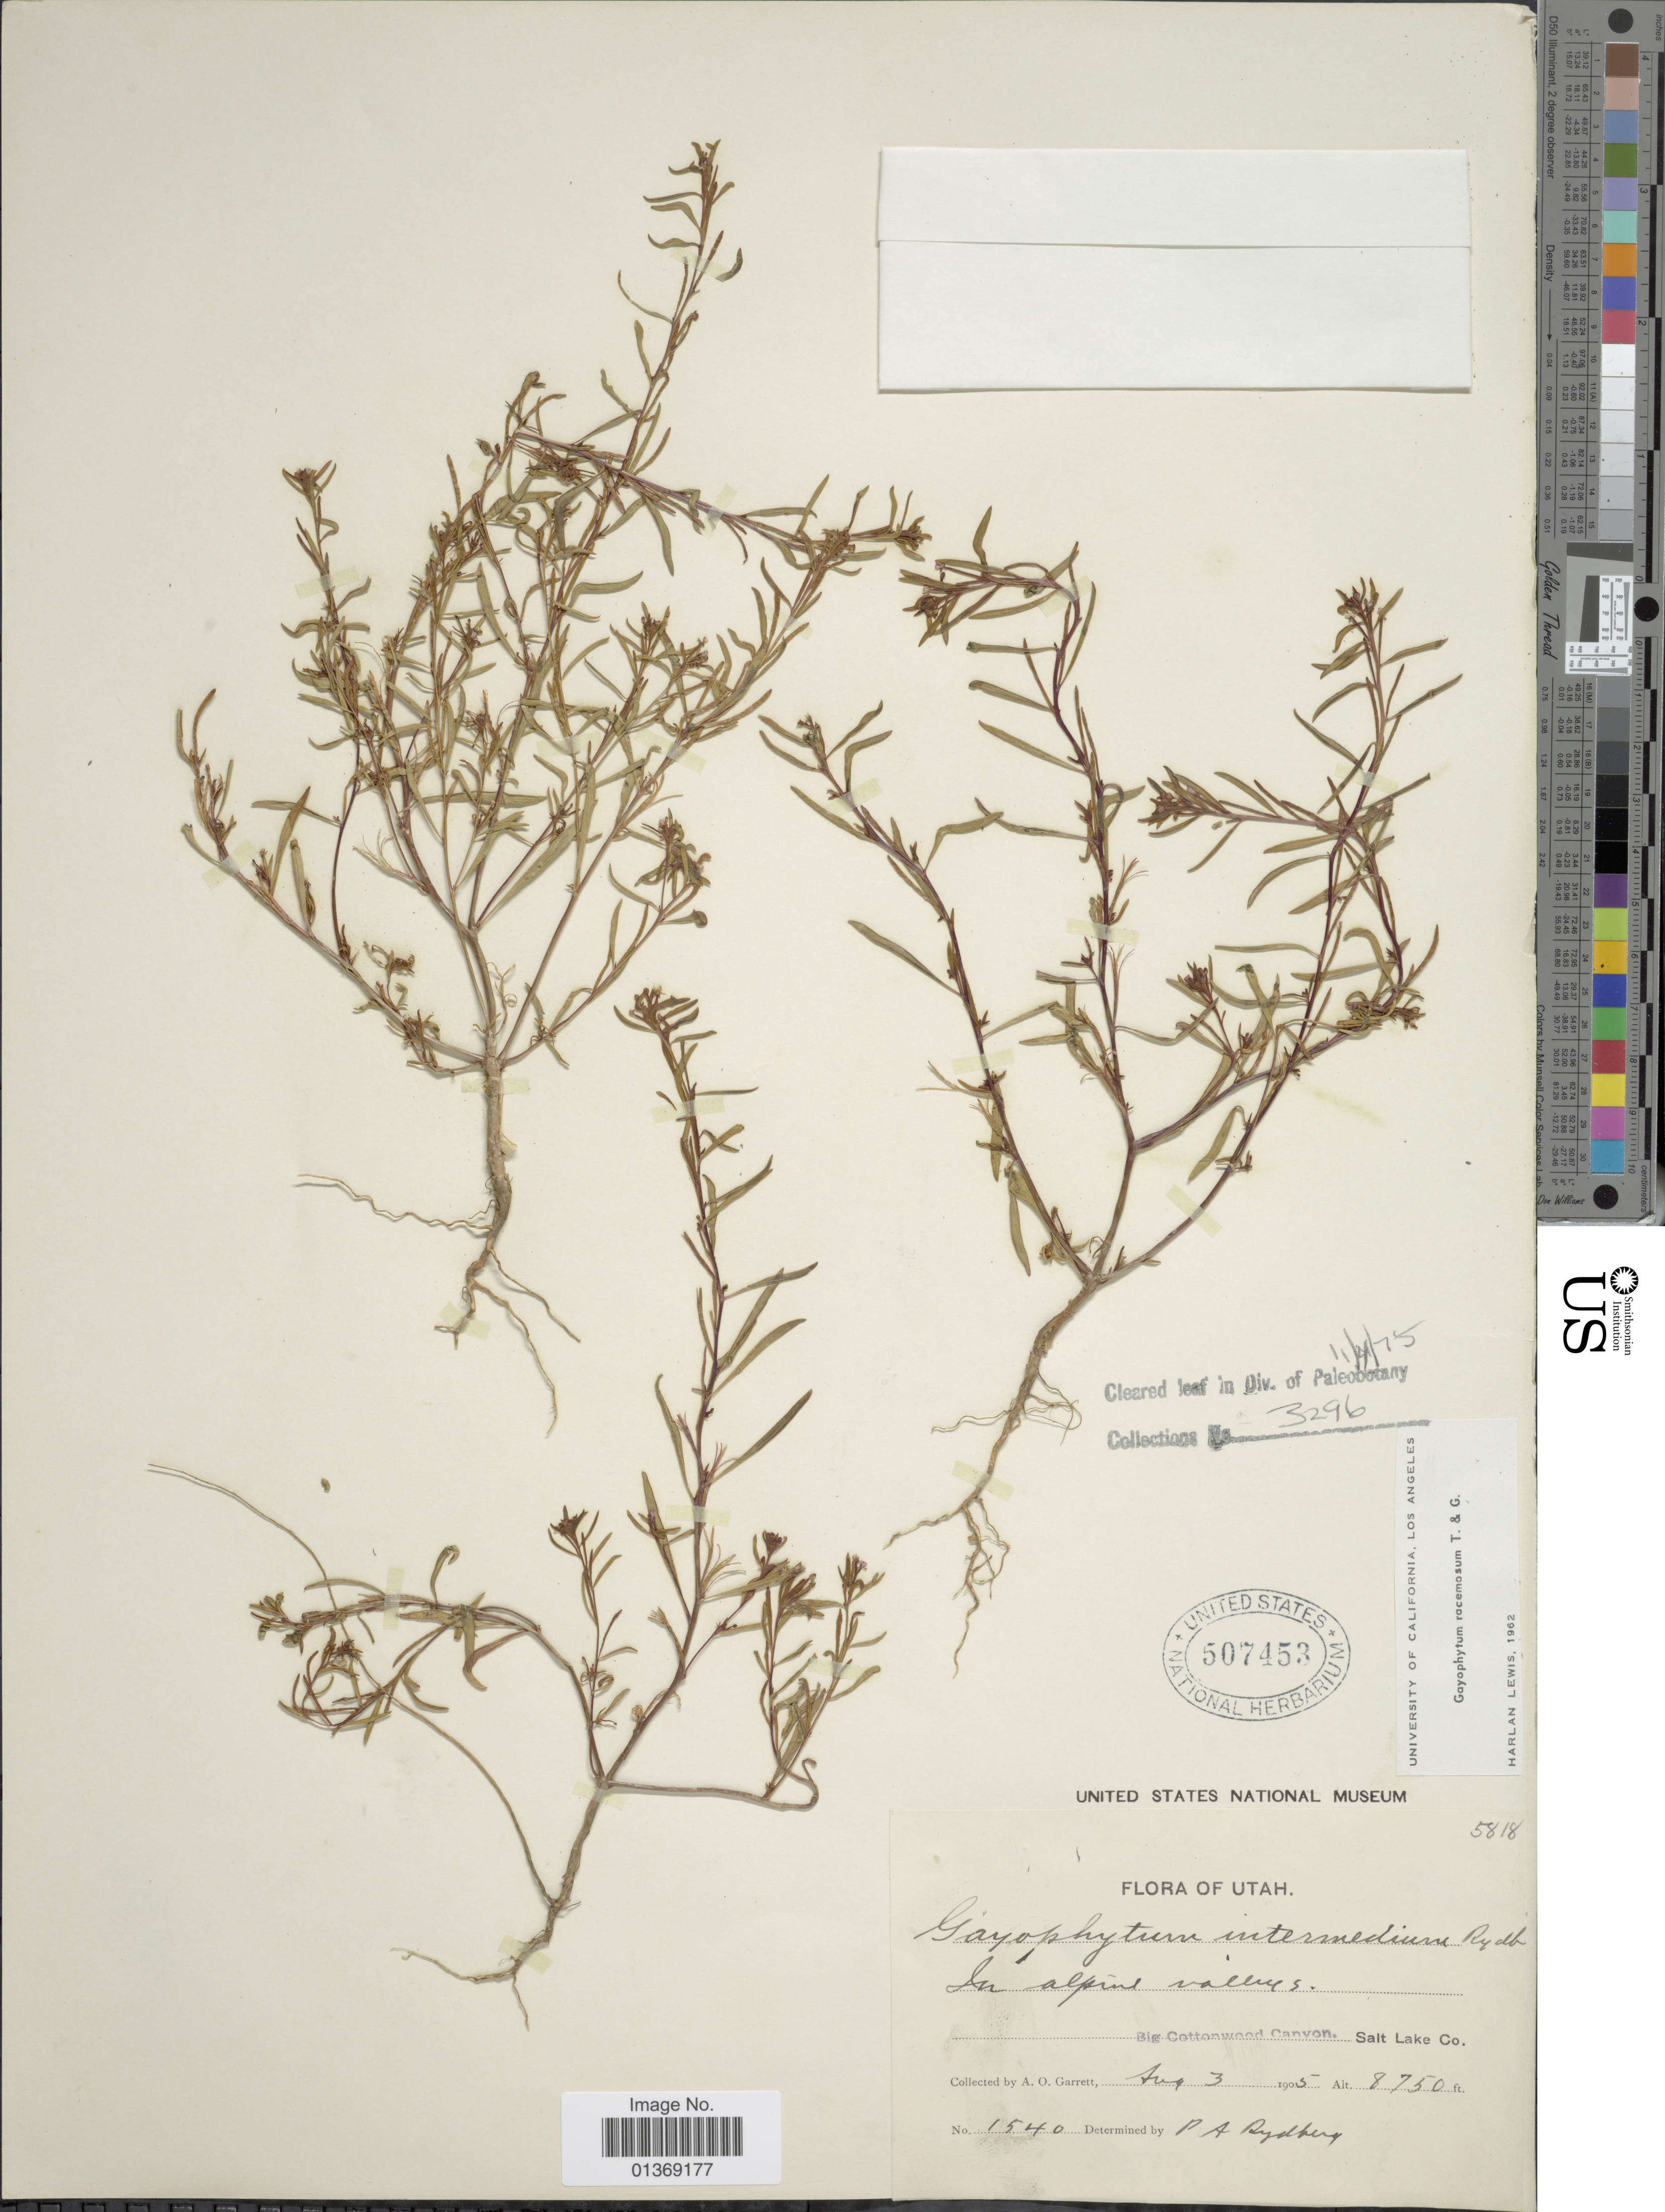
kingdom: Plantae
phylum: Tracheophyta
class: Magnoliopsida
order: Myrtales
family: Onagraceae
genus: Gayophytum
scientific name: Gayophytum racemosum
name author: Torr. & A. Gray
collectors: A. O. Garrett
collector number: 1540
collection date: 1905-08-03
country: United States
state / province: Utah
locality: Big Cottonwood Canyon. Salt Lake Co.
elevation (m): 2667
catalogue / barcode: US 507453